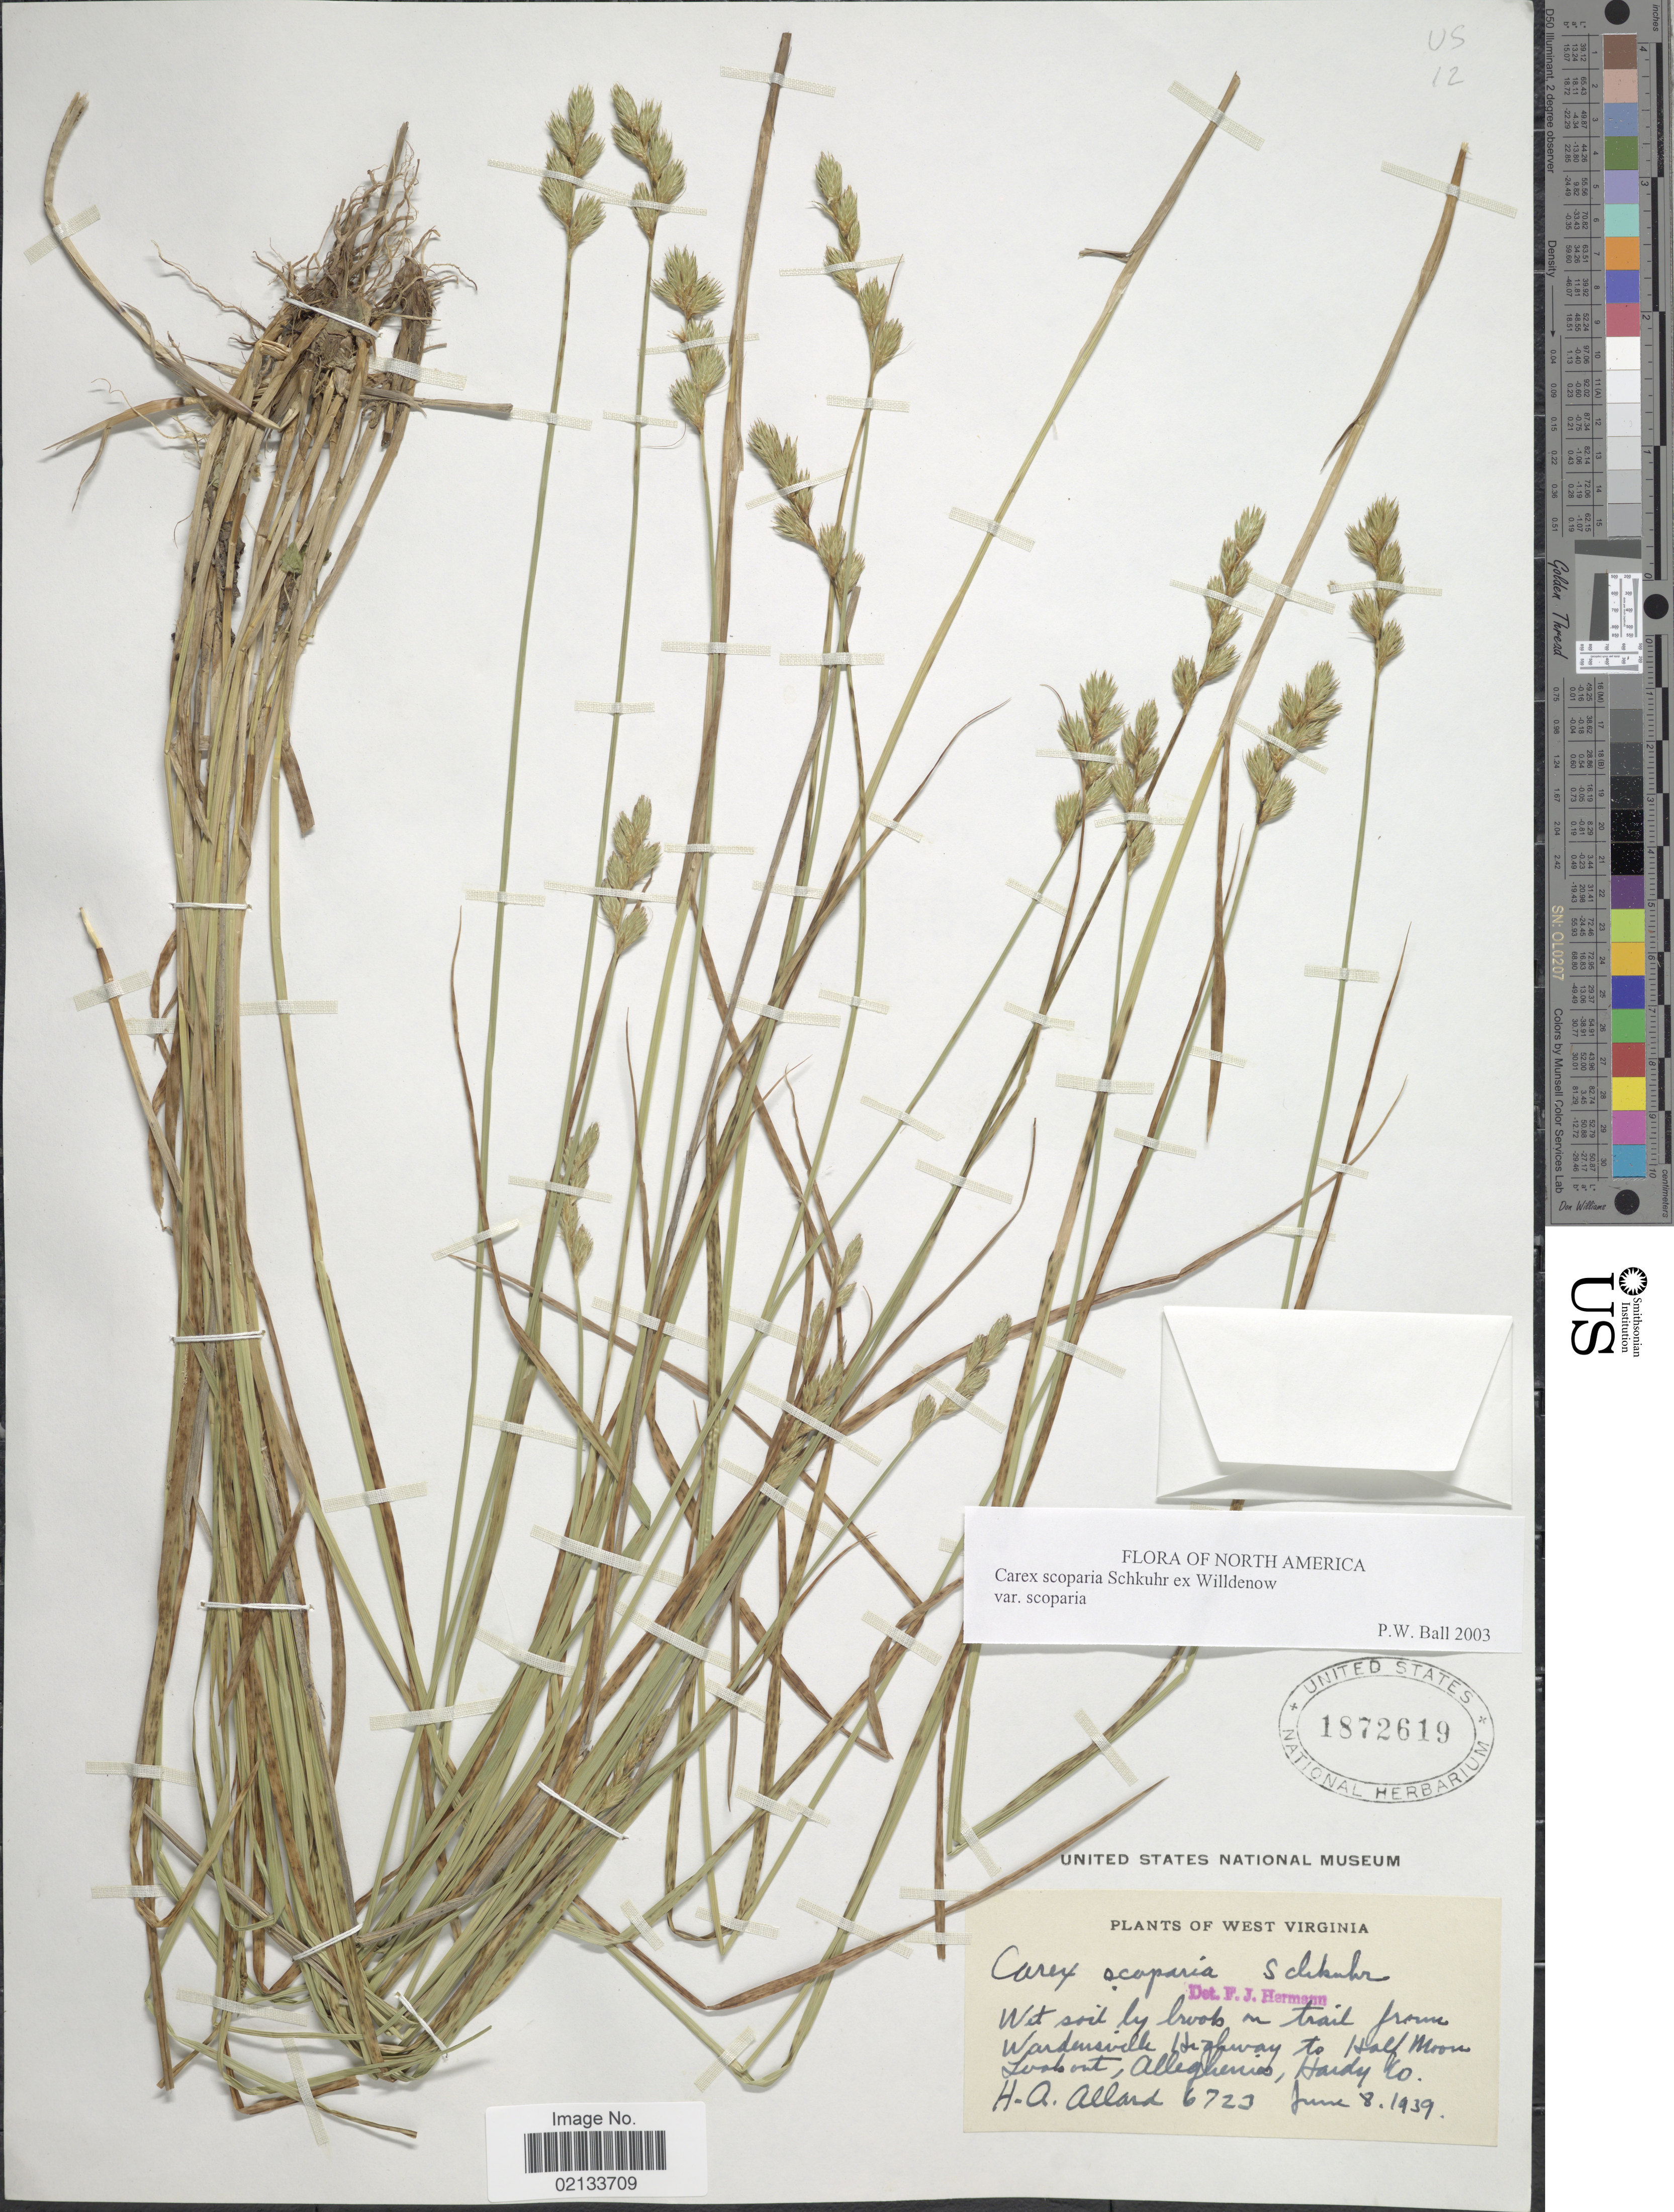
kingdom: Plantae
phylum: Tracheophyta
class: Liliopsida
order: Poales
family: Cyperaceae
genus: Carex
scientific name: Carex scoparia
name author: Schkuhr ex Willd.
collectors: H. A. Allard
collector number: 6723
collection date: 1939-06-08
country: United States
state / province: West Virginia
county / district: Hardy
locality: Wet soil by brooks on trail from Wardensville Highway to Half Moon Look out, Alleghenies, Hardy Co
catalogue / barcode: US 1872619